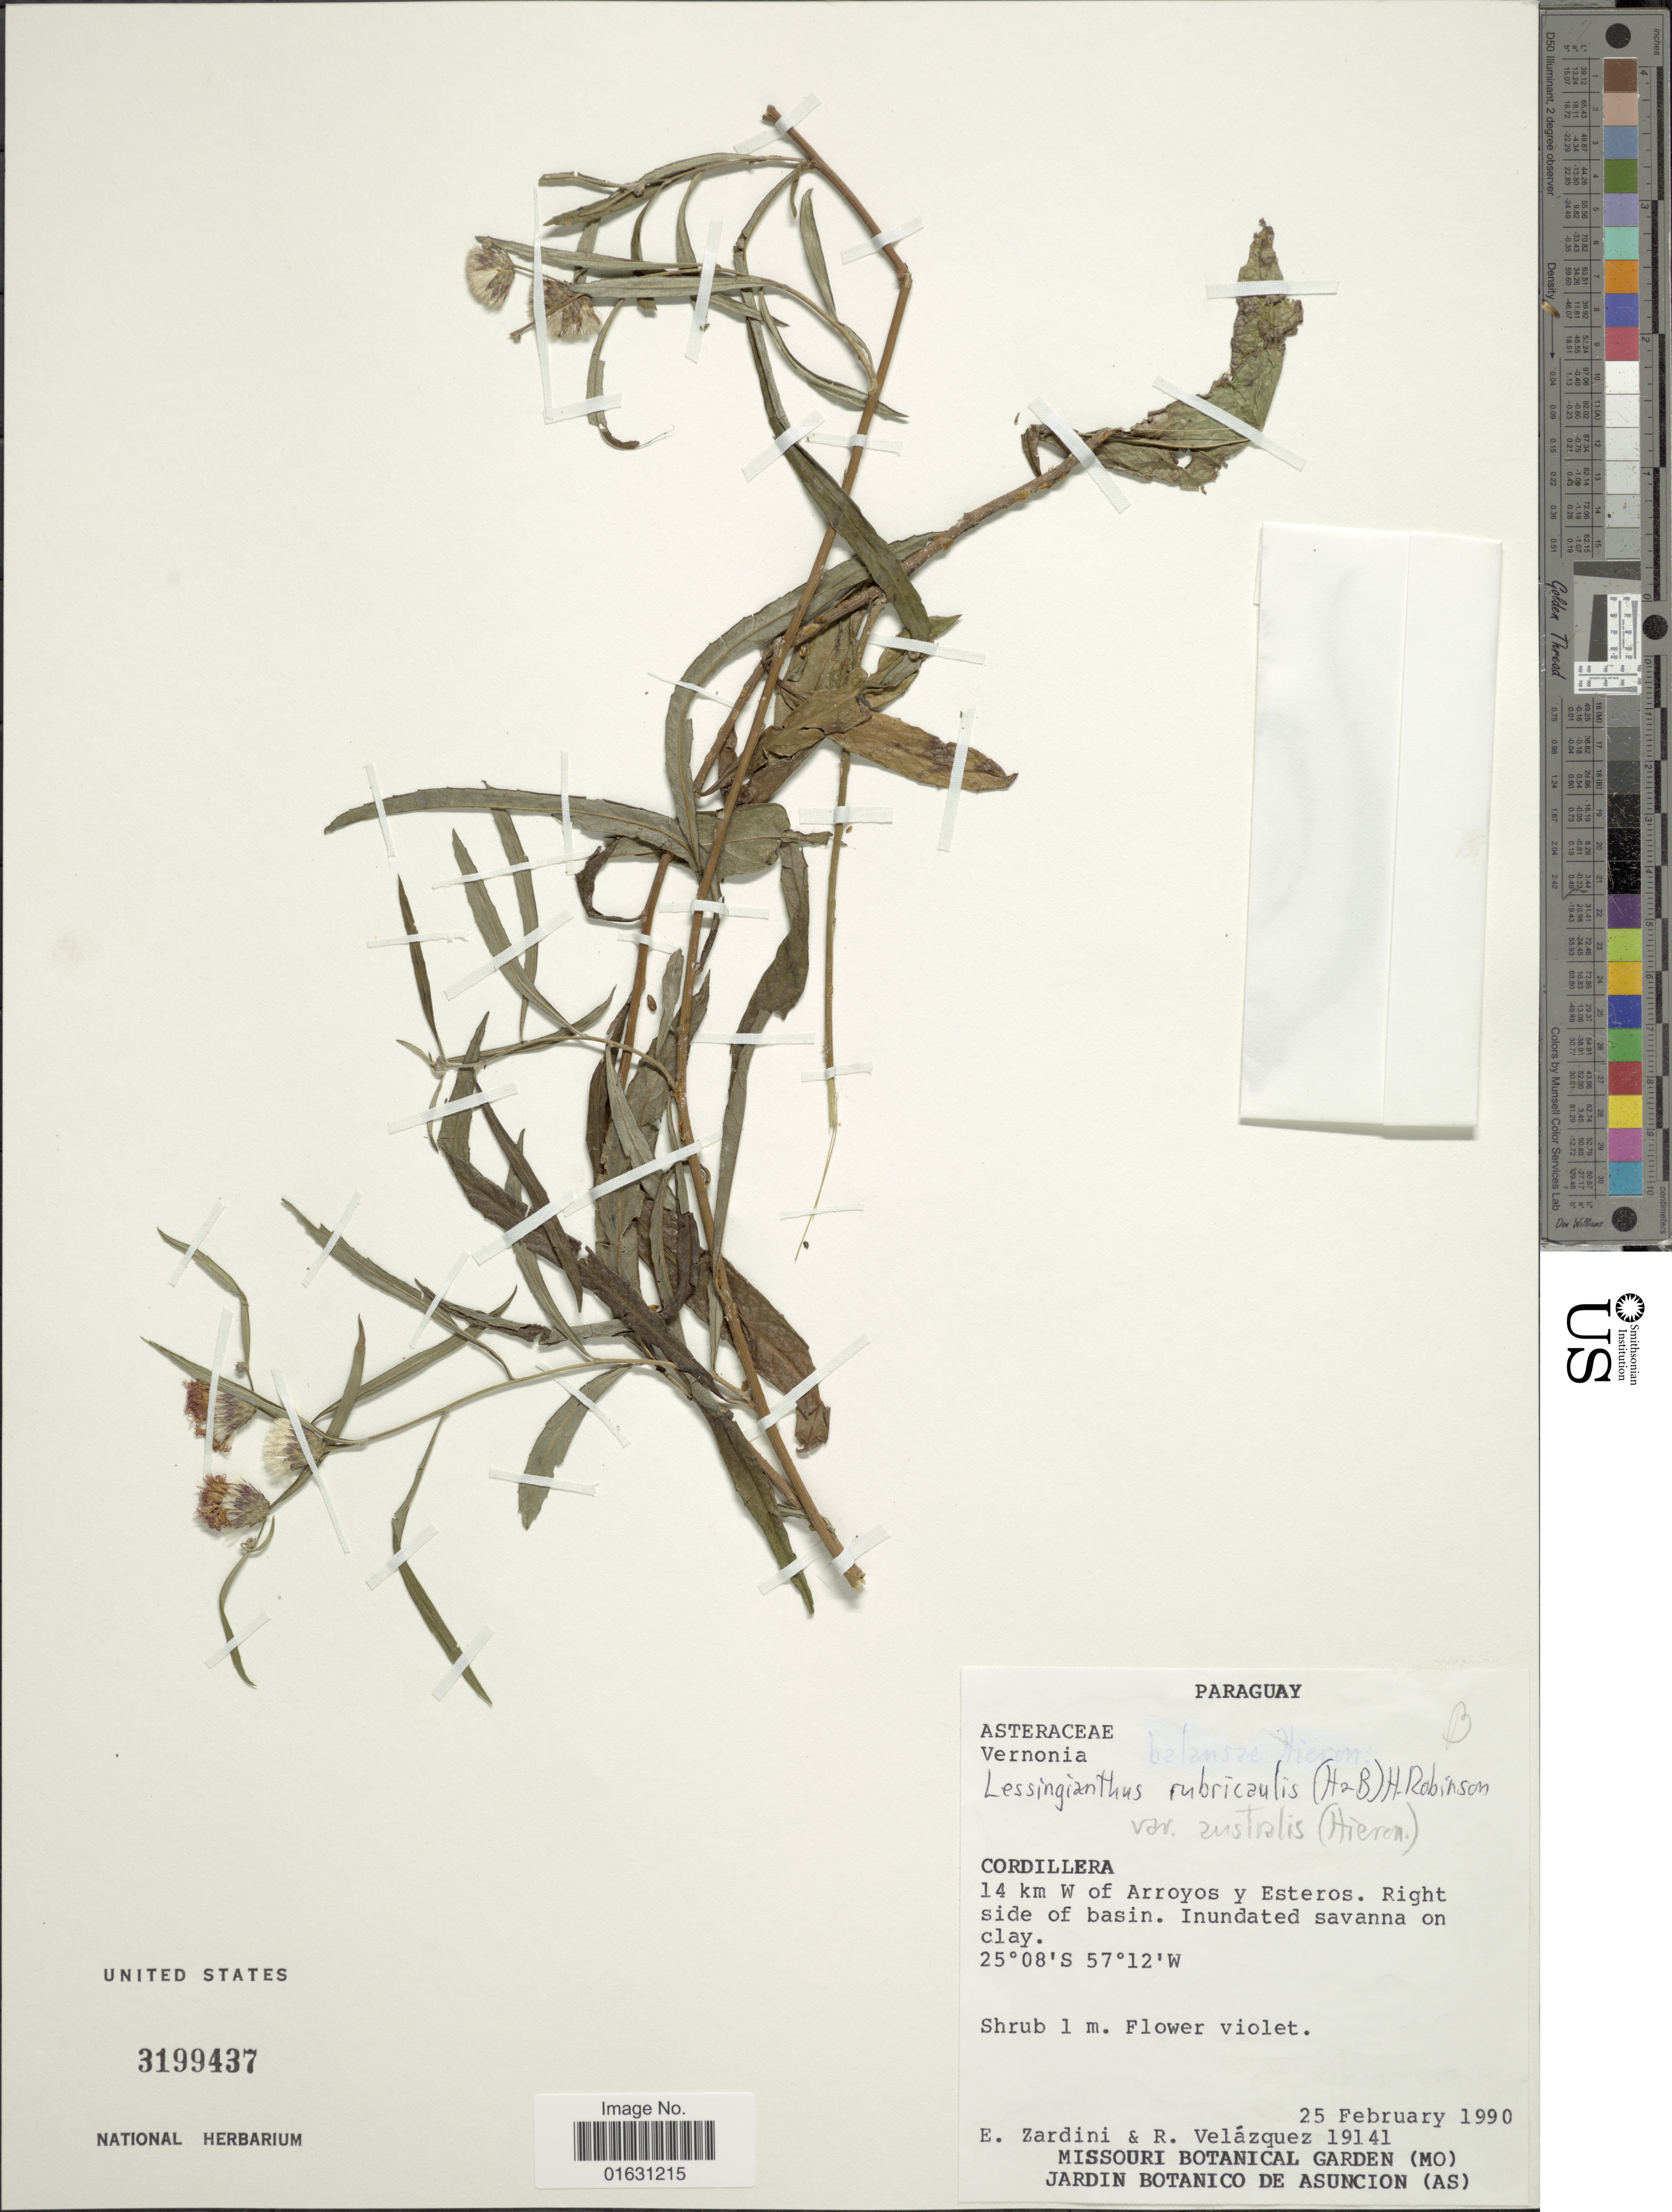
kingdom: Plantae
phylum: Tracheophyta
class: Magnoliopsida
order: Asterales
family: Asteraceae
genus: Lessingianthus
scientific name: Lessingianthus rubricaulis var. australis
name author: (Hieron.) H. Rob.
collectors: E. M. Zardini & R. Velázquez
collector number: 19141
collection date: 1990-02-25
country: Paraguay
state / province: Cordillera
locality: Cordillera, 14 km W of Arroyos y Esteros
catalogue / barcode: US 3199437